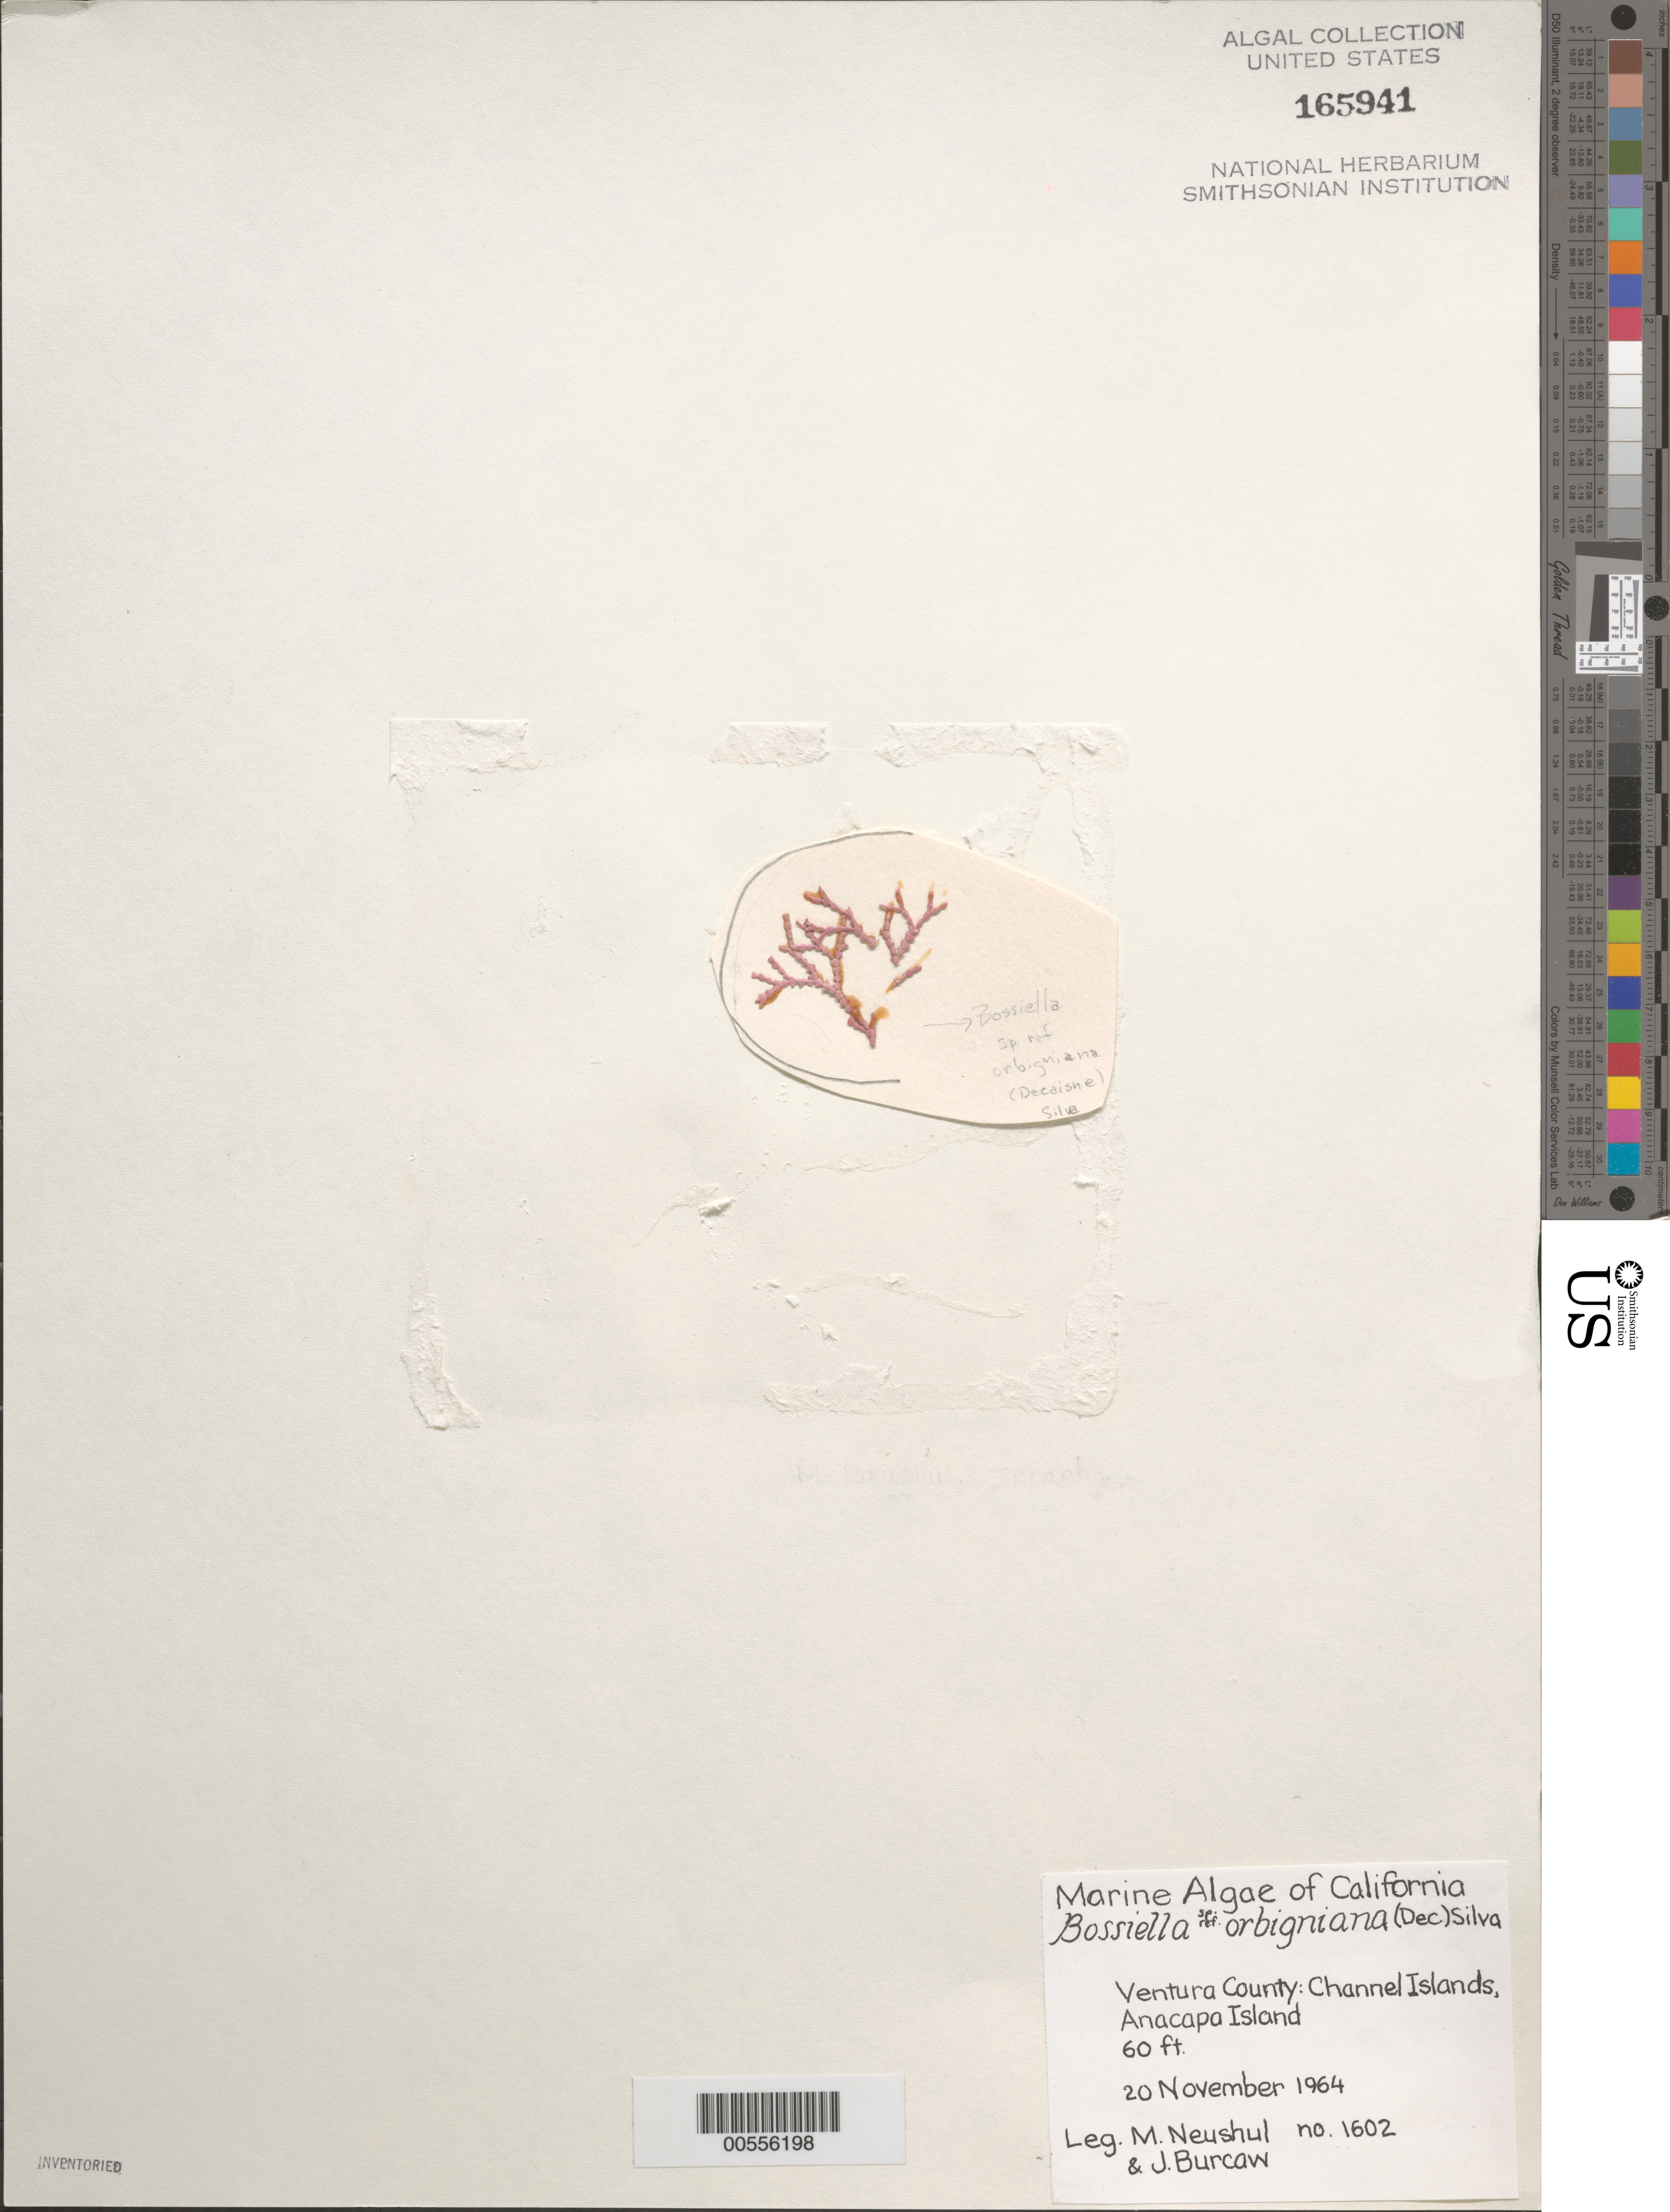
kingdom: Plantae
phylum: Rhodophyta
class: Florideophyceae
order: Corallinales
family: Corallinaceae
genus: Bossiella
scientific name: Bossiella orbigniana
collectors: M. Neushul & J. Burcaw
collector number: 1602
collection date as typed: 20 Nov 1964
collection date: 1964-11-20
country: United States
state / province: California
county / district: Ventura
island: Anacapa Island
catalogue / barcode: US 165941